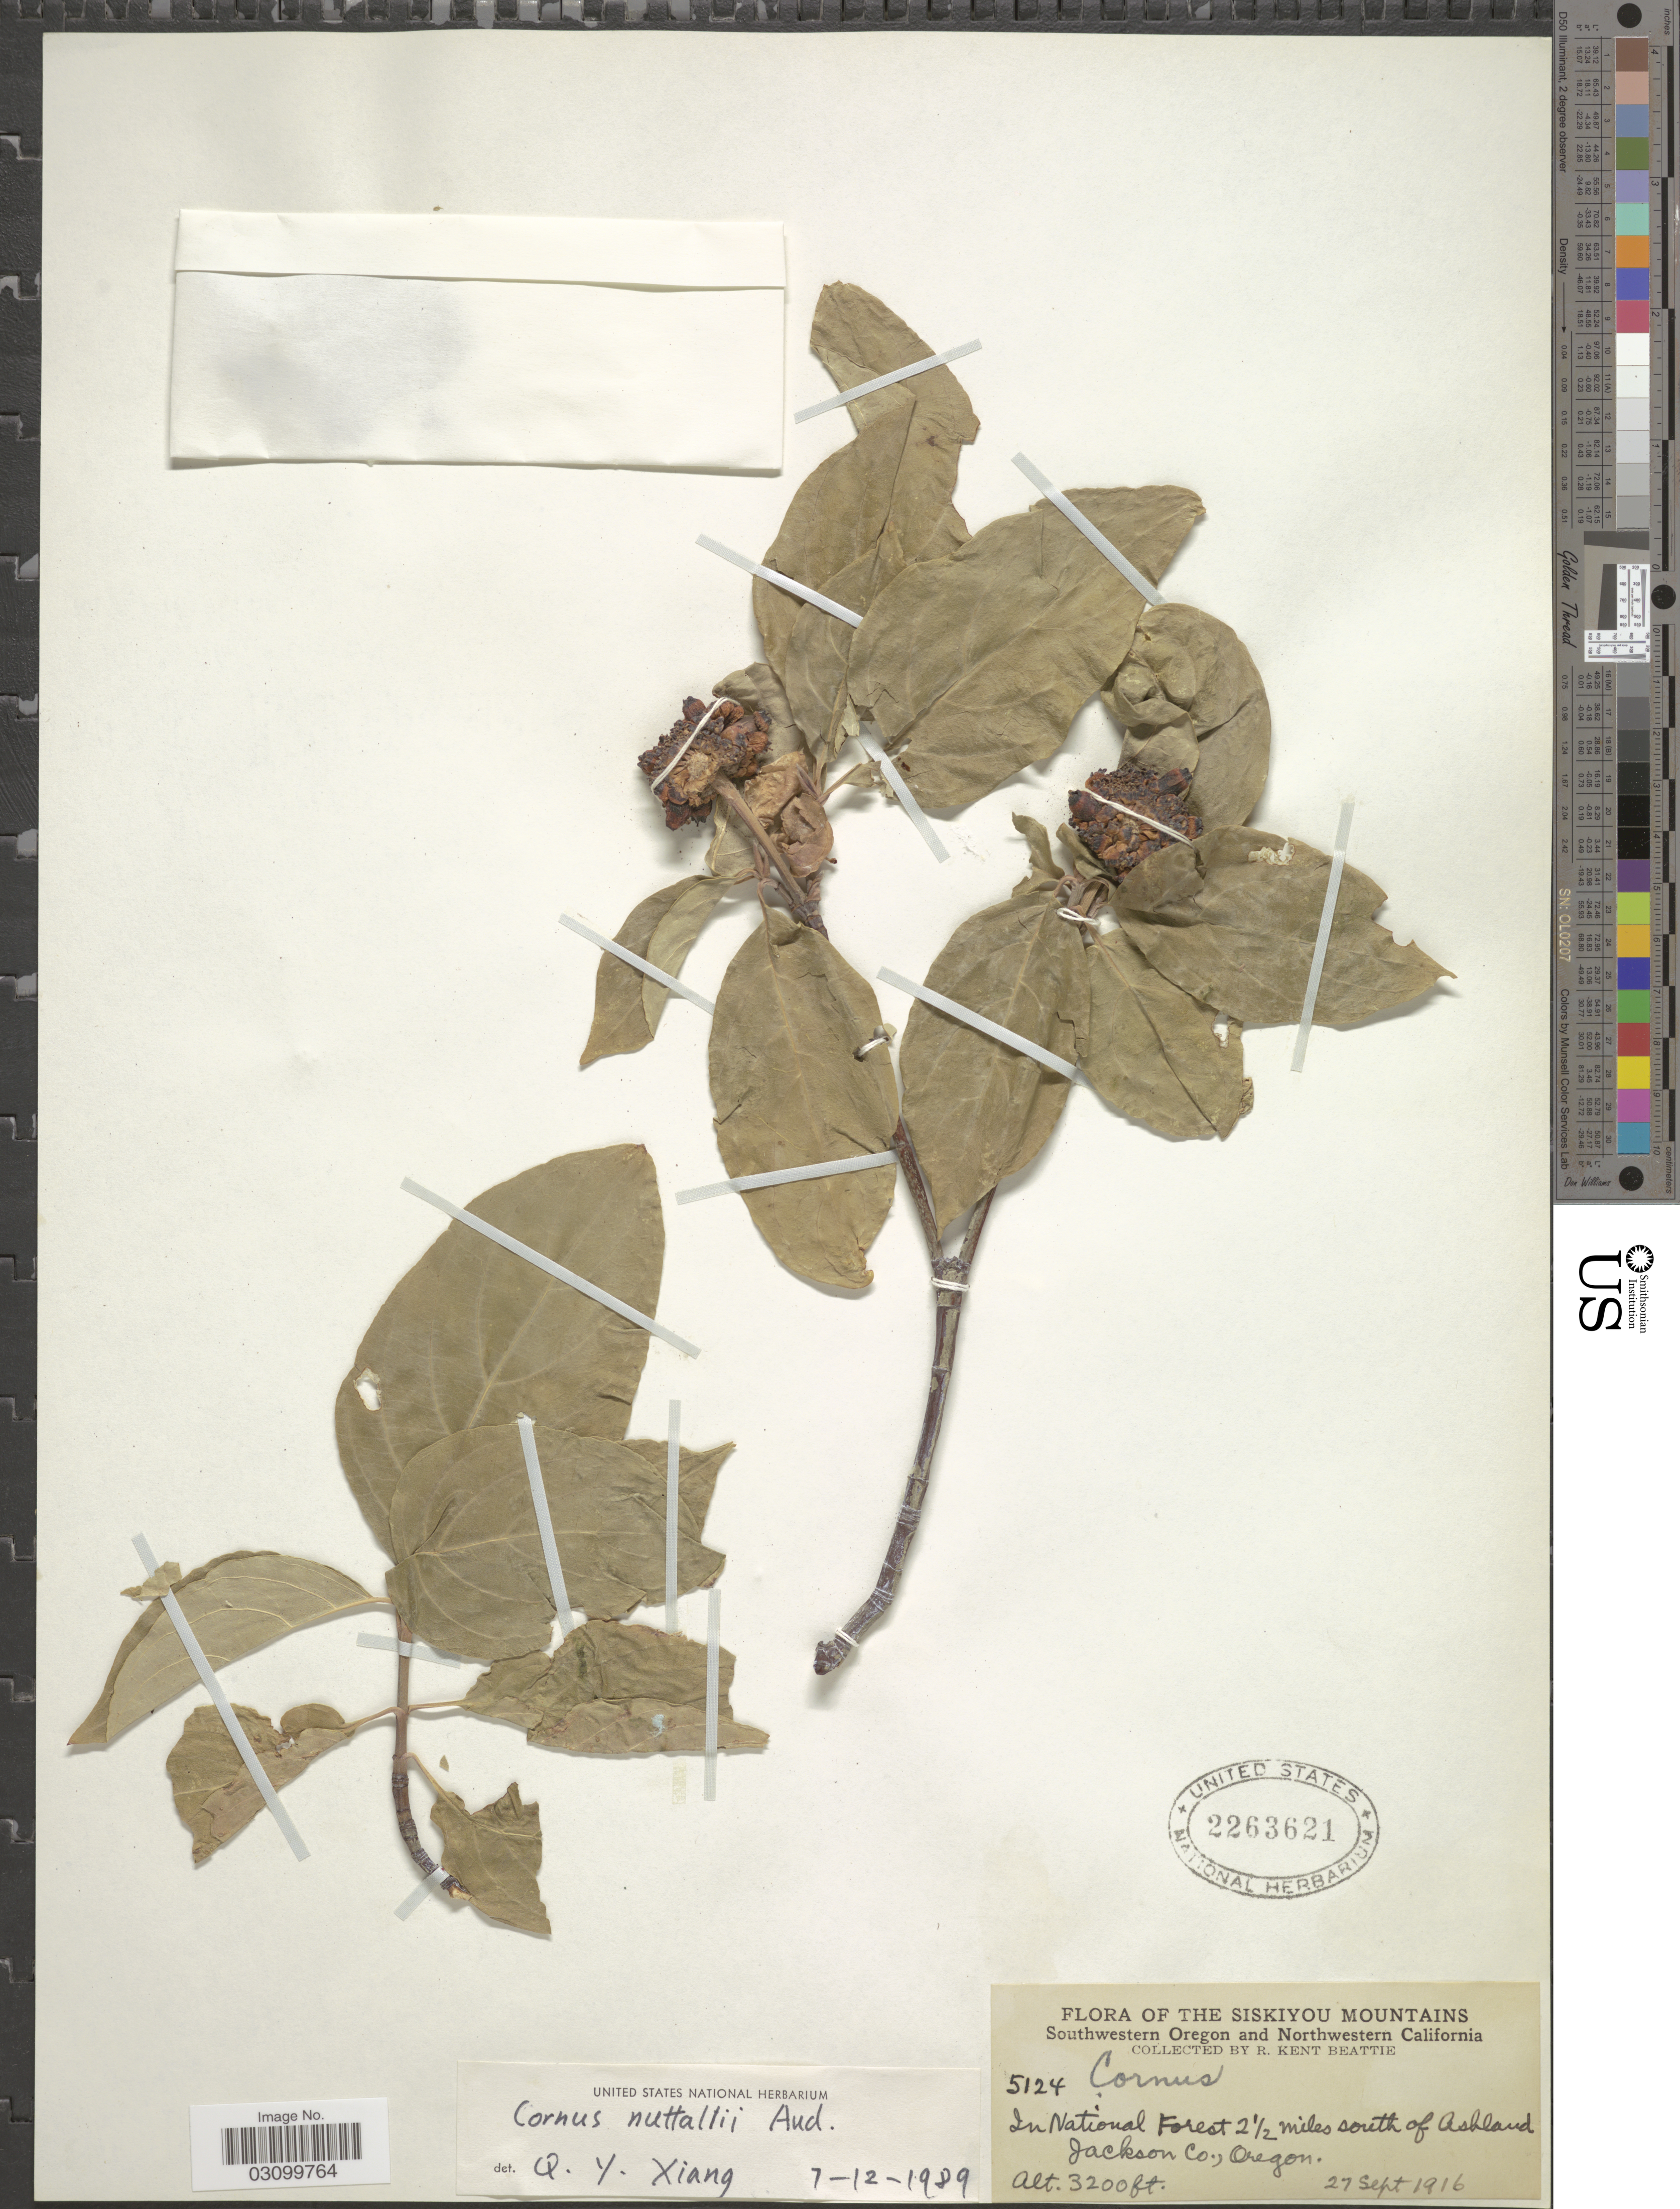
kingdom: Plantae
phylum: Tracheophyta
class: Magnoliopsida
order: Cornales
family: Cornaceae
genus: Cornus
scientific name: Cornus nuttallii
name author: Audubon ex Torr. & A. Gray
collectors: R. K. Beattie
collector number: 5124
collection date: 1916-09-27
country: United States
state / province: Oregon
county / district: Jackson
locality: Siskiyou Mountains. In National Forest 2½ miles south of Ashland, Jackson Co.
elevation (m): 975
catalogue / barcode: US 2263621